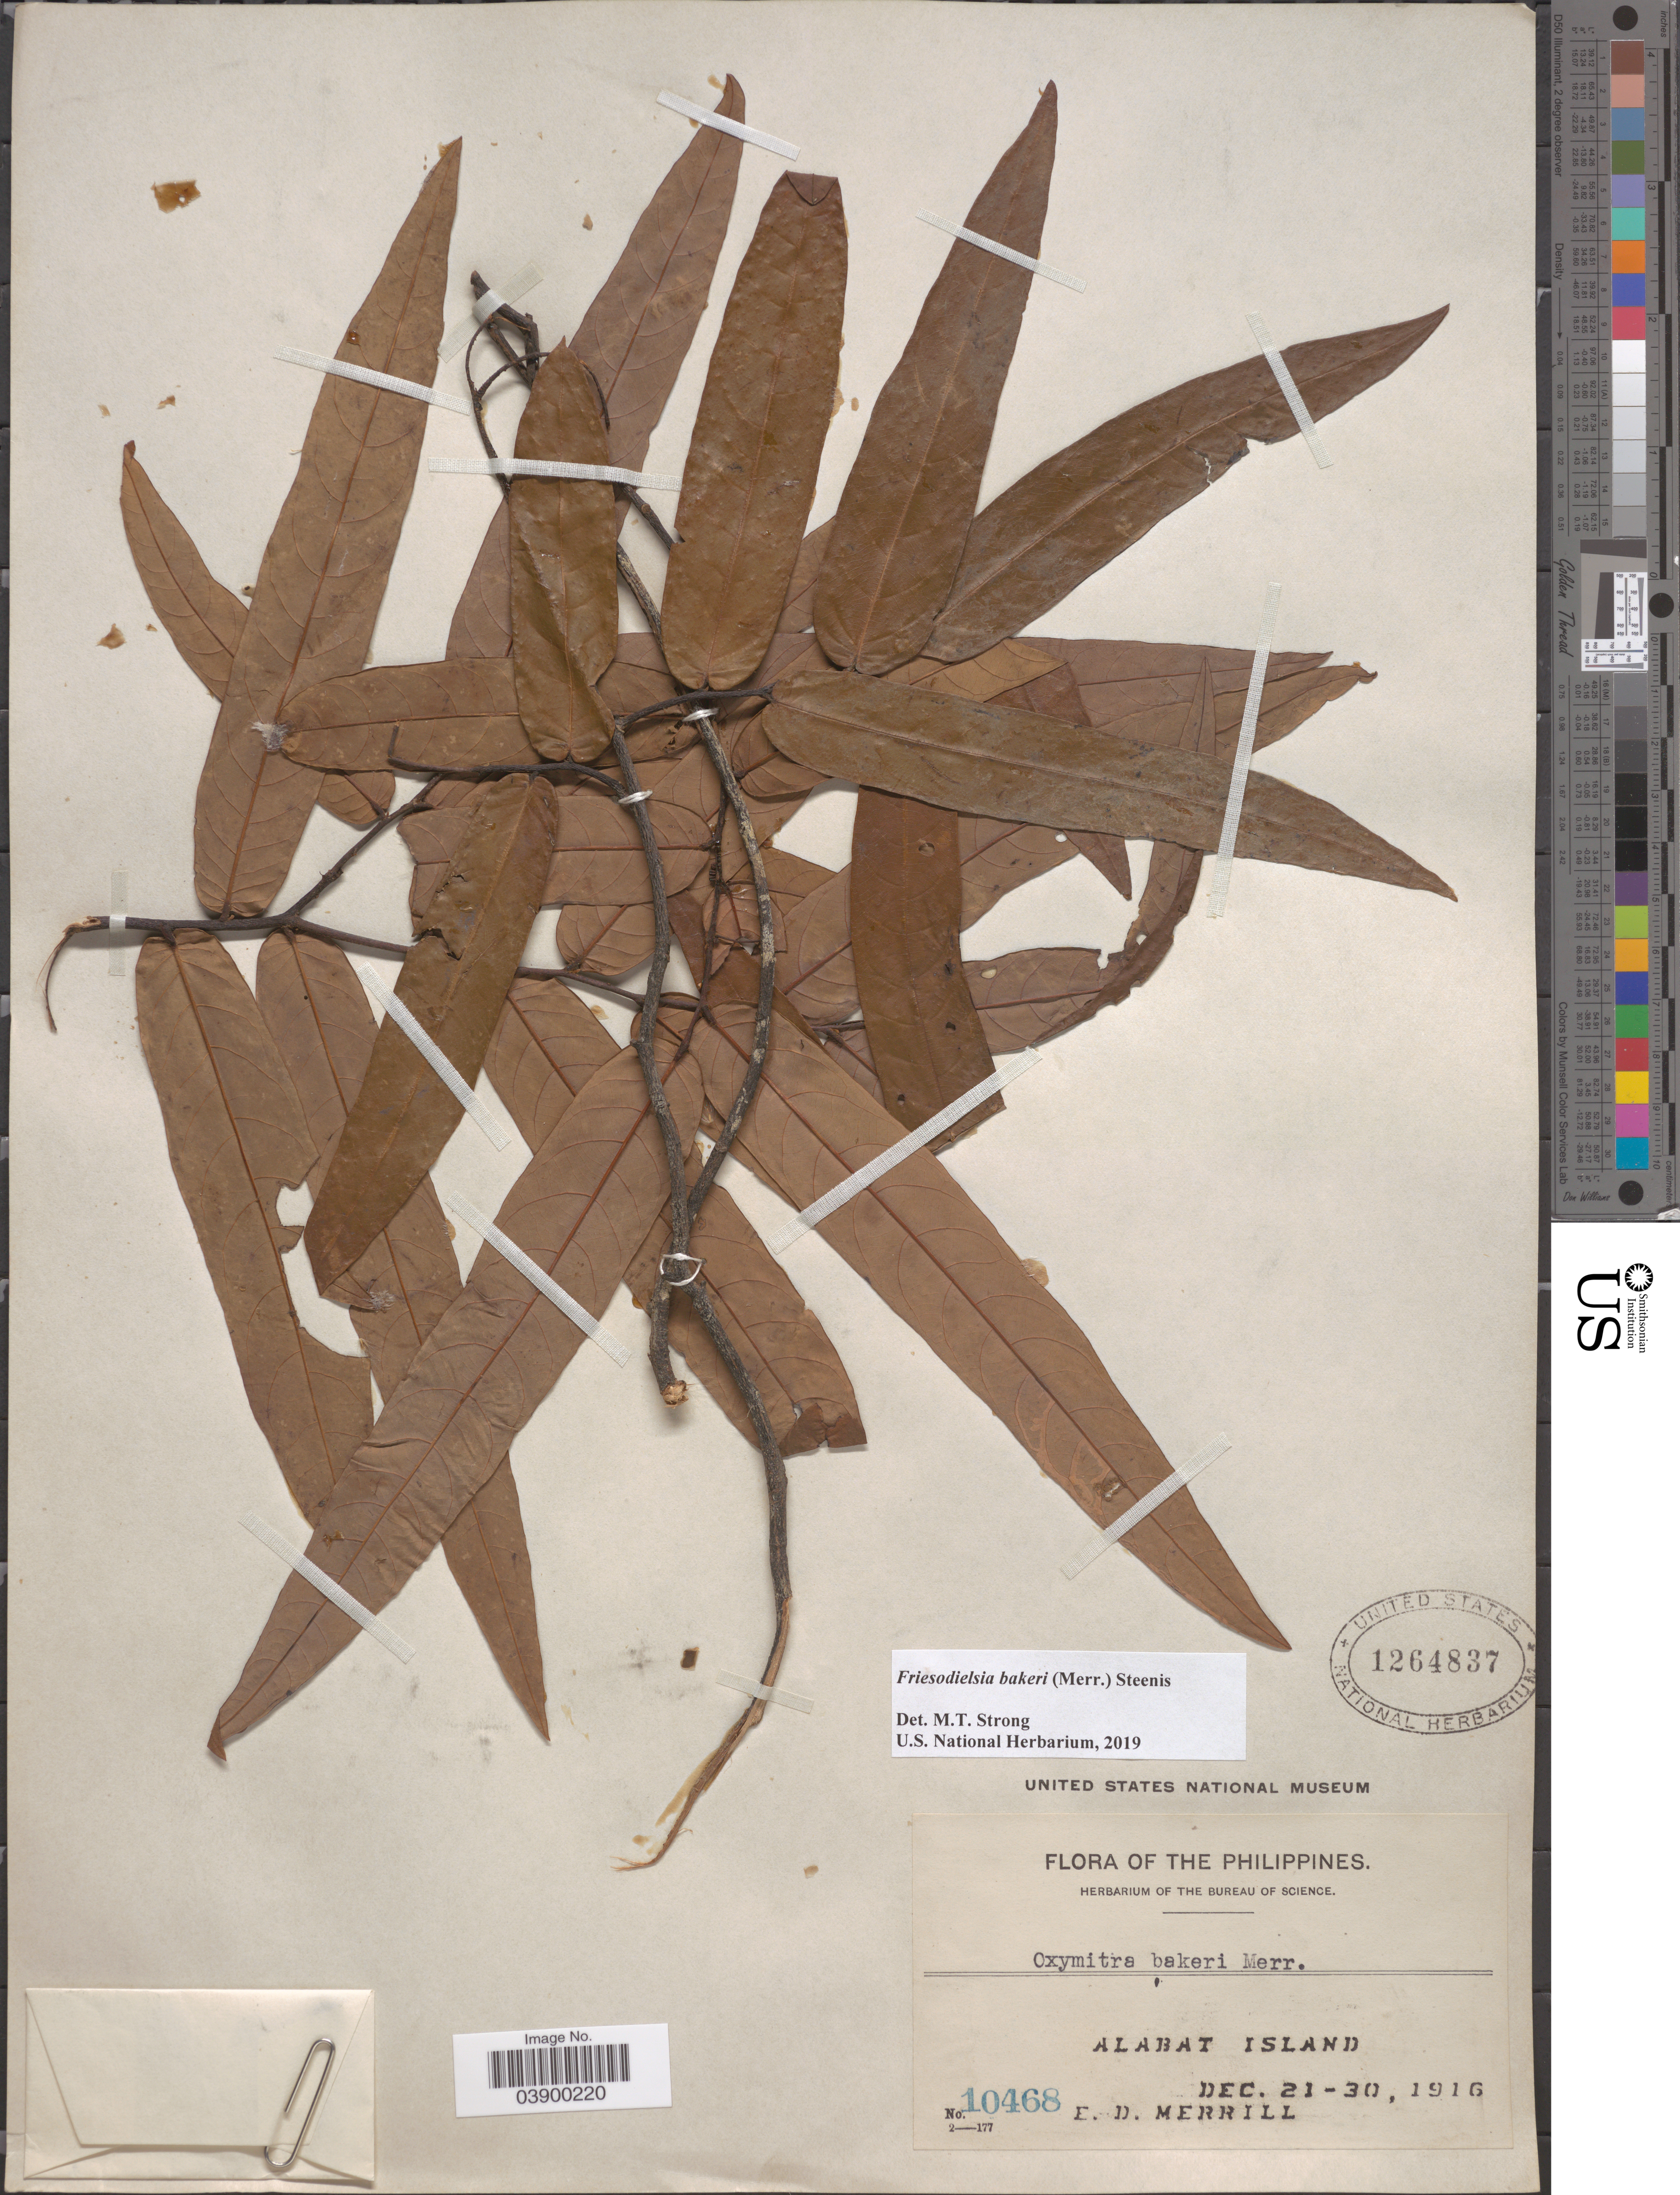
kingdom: Plantae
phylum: Tracheophyta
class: Magnoliopsida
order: Magnoliales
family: Annonaceae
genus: Friesodielsia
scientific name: Friesodielsia bakeri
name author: (Merr.) Steenis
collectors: E. D. Merrill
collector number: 10468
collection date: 1916-12-21/1916-12-30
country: Philippines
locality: Alabat Island.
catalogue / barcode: US 1264837